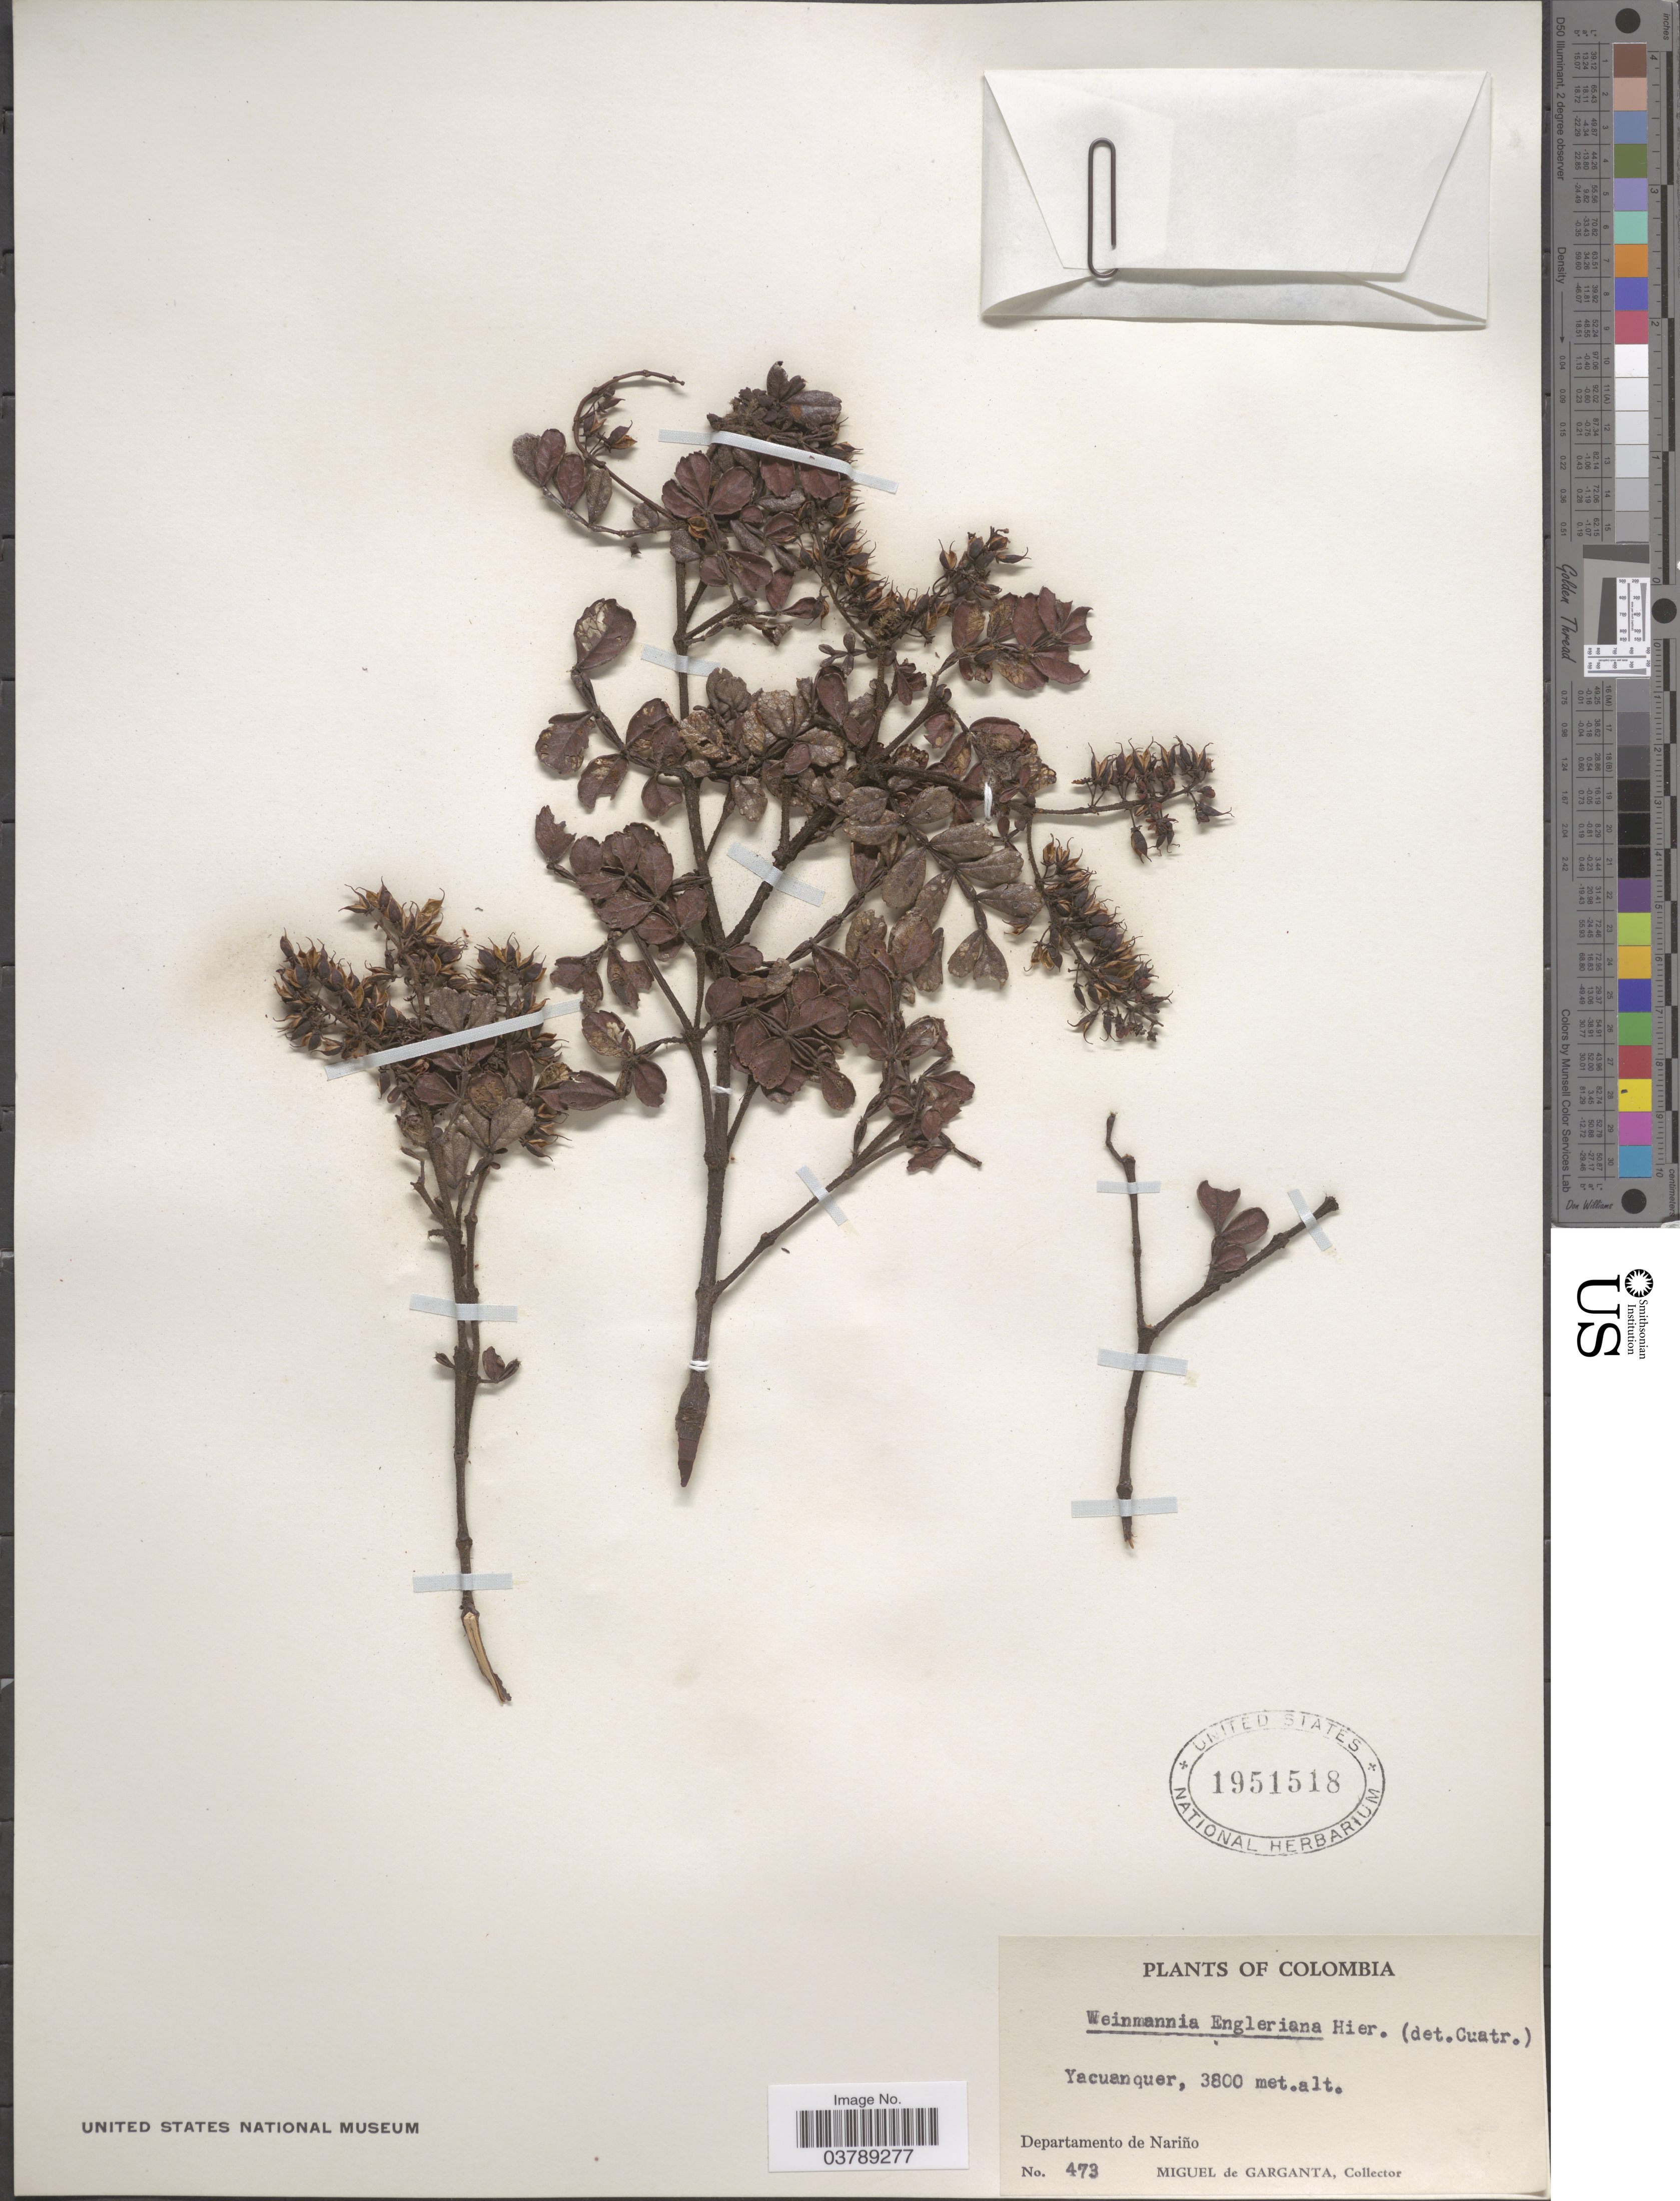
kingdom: Plantae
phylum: Tracheophyta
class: Magnoliopsida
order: Oxalidales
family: Cunoniaceae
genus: Weinmannia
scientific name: Weinmannia mariquitae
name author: Szyszyl.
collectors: M. Garganta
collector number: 473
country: Colombia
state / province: Nariño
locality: Yacuanquer. Departamento de Nariño.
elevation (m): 3800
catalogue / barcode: US 1951518